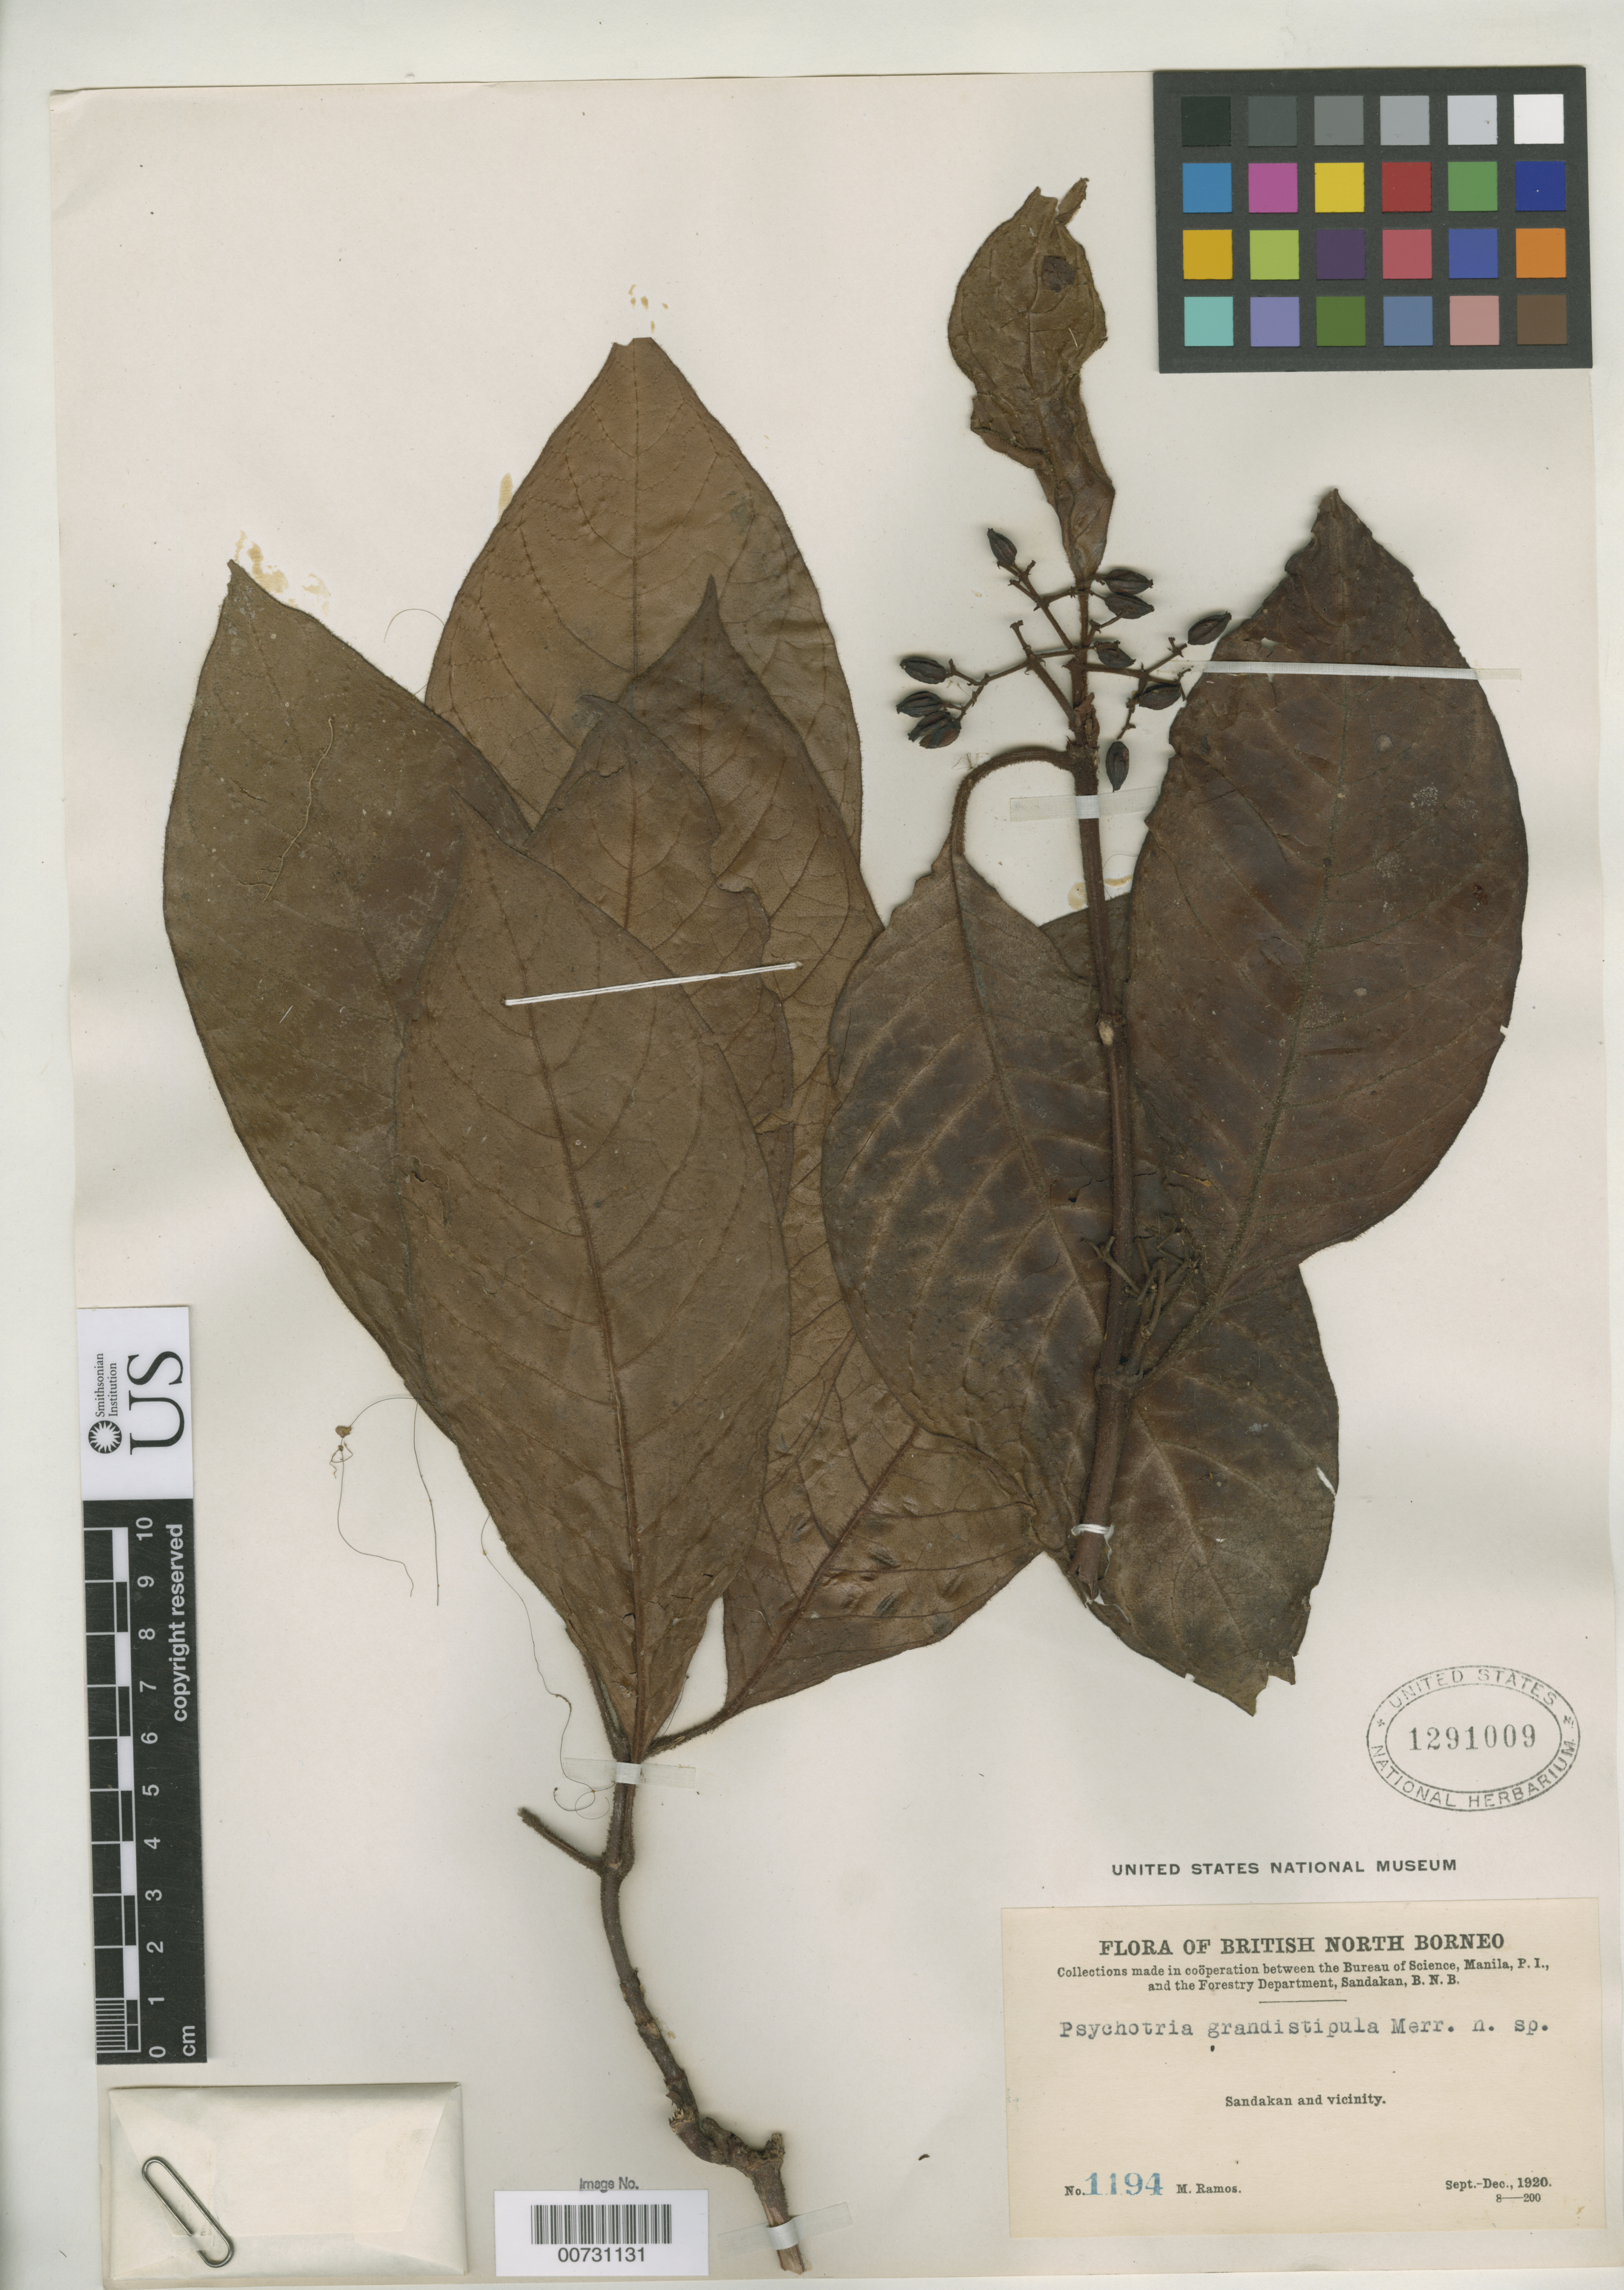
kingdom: Plantae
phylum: Tracheophyta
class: Magnoliopsida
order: Gentianales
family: Rubiaceae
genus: Psychotria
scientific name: Psychotria grandistipula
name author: Standl.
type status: Isotype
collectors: M. Ramos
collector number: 1194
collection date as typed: Sep 1920 to -- Dec 1920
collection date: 1920-09/1920-12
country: Malaysia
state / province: Sabah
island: Borneo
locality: British North Borneo, Sandakan and vicinity.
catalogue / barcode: US 1291009